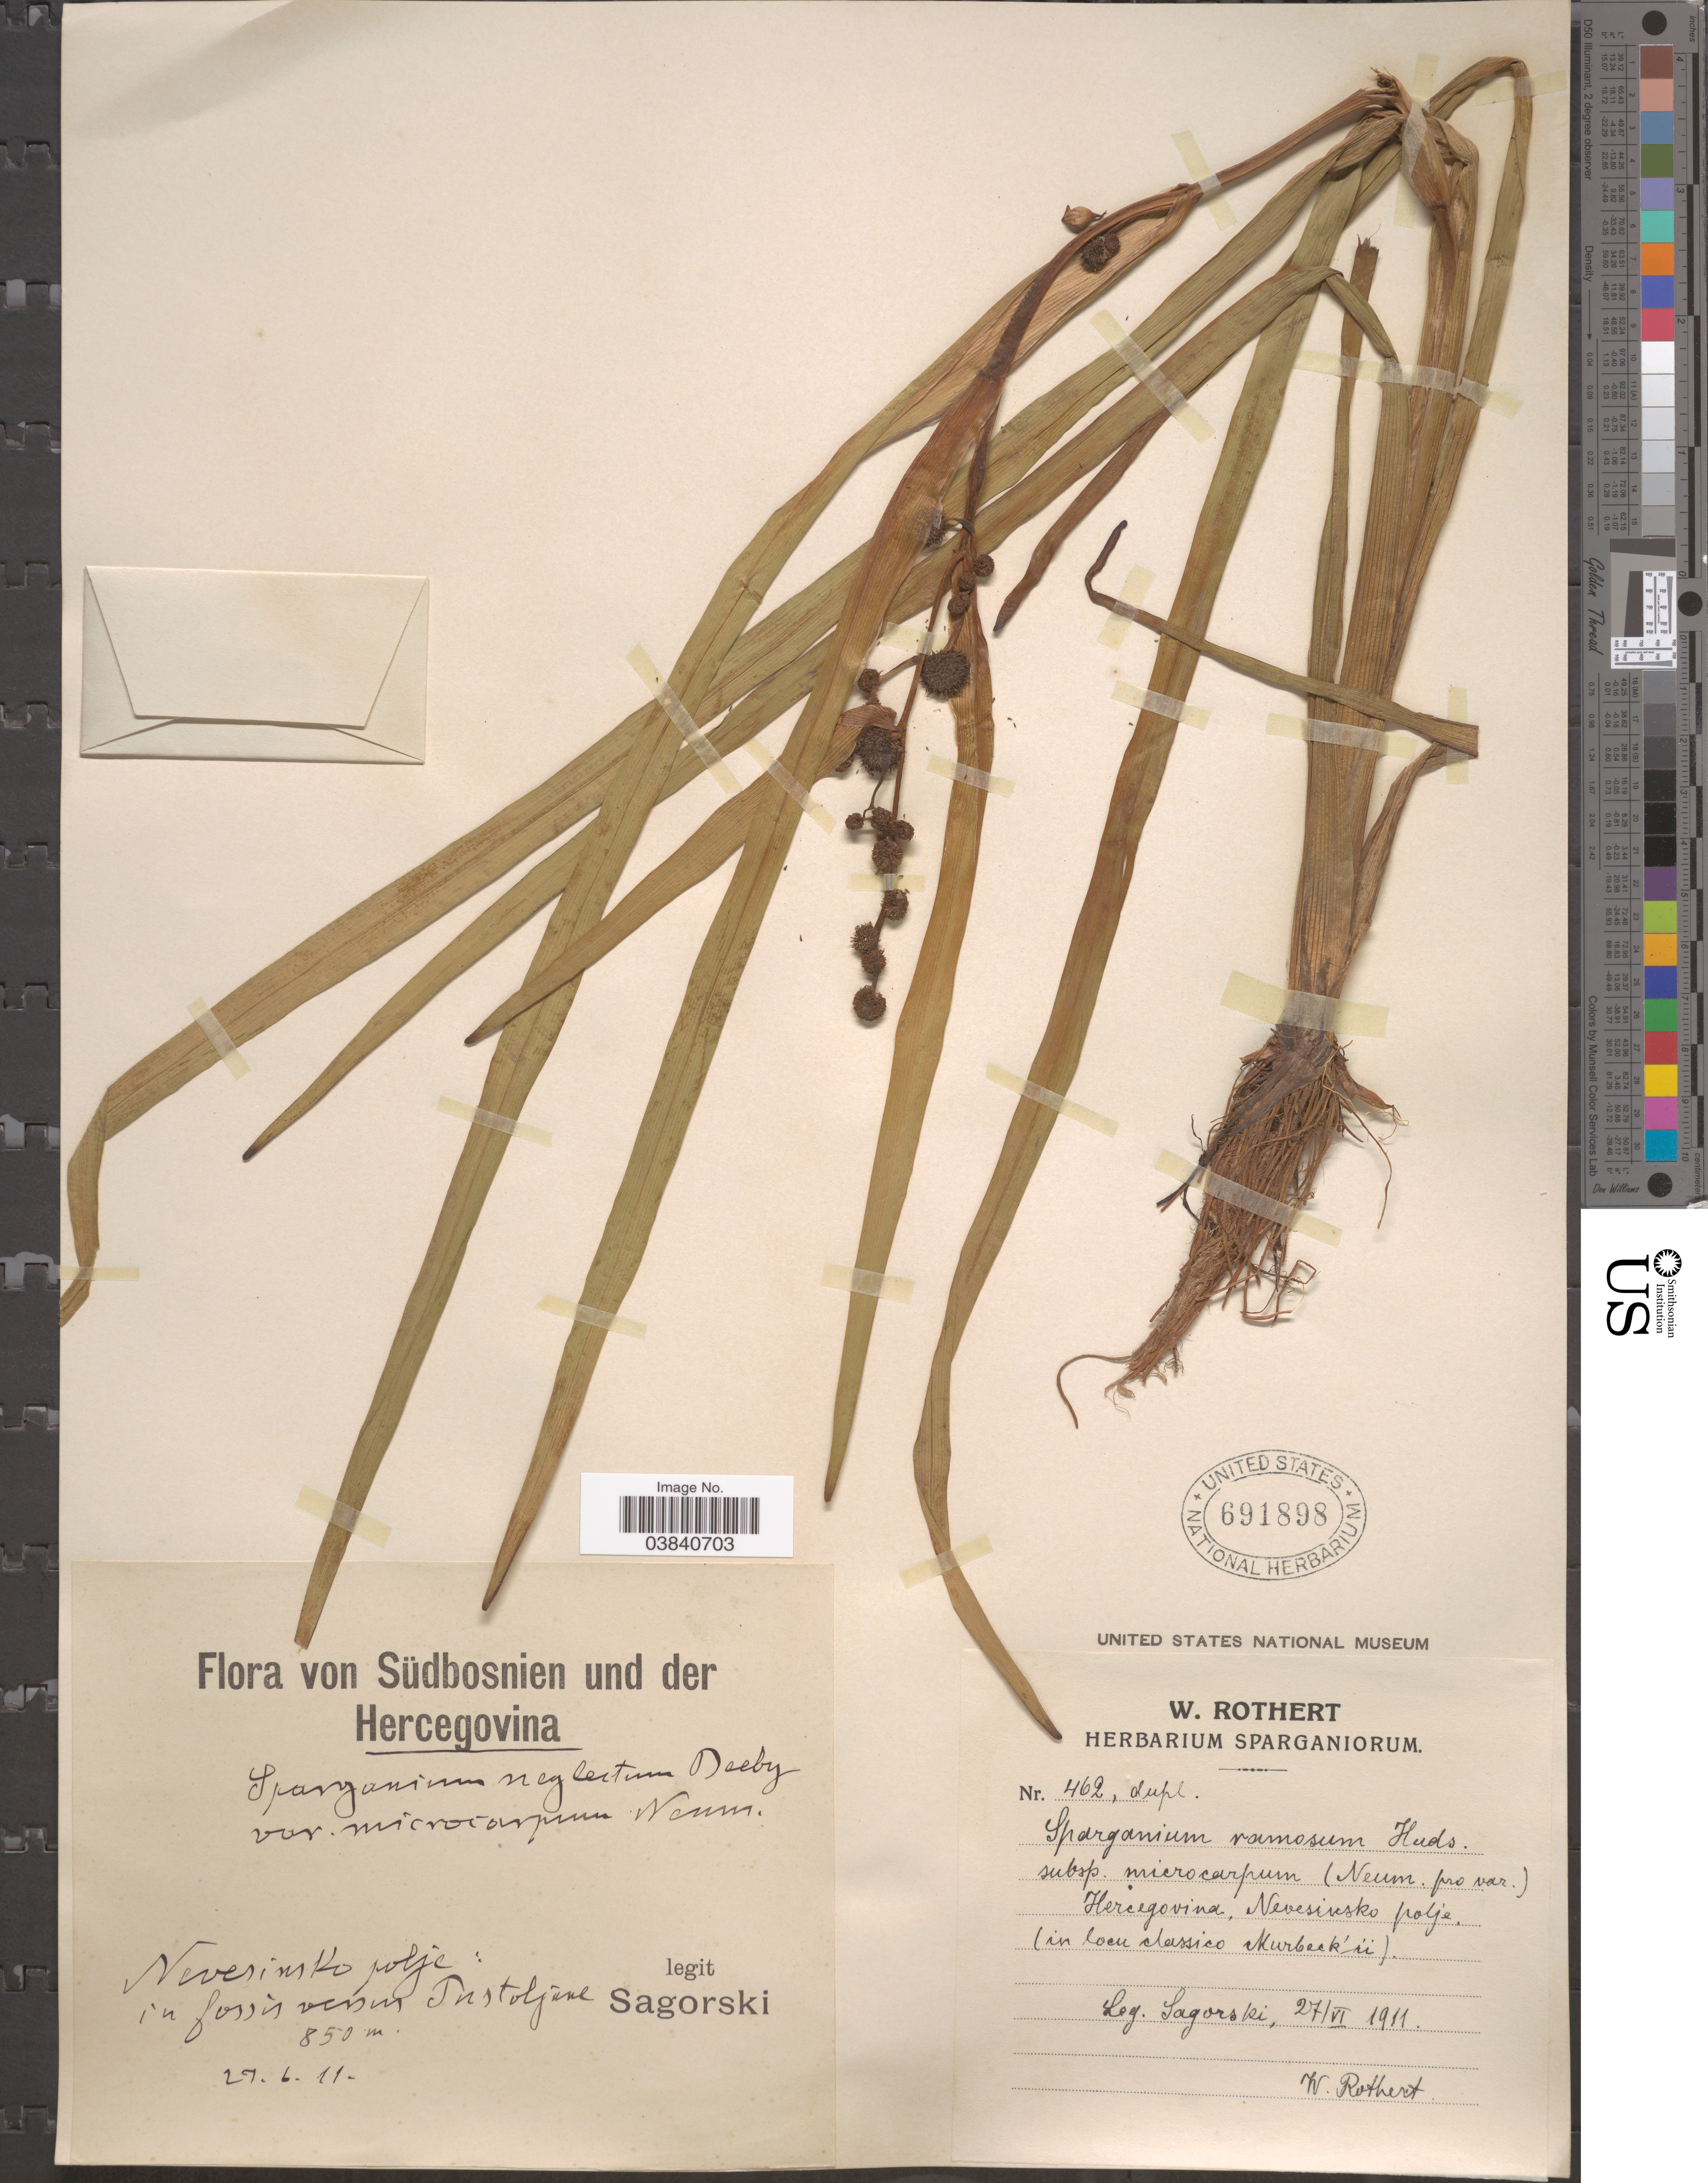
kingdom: Plantae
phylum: Tracheophyta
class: Liliopsida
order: Poales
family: Typhaceae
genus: Sparganium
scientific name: Sparganium ramosum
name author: Huds.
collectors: -. Sagorski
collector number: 462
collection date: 1911-06-27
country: Bosnia and Herzegovina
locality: Südbosnien und der Hercegovina. Neverins Ko polje: in fossis versus Tustoljune. (in locu classico Kurbeck'ü). [interpreted]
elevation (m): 850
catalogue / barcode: US 691898